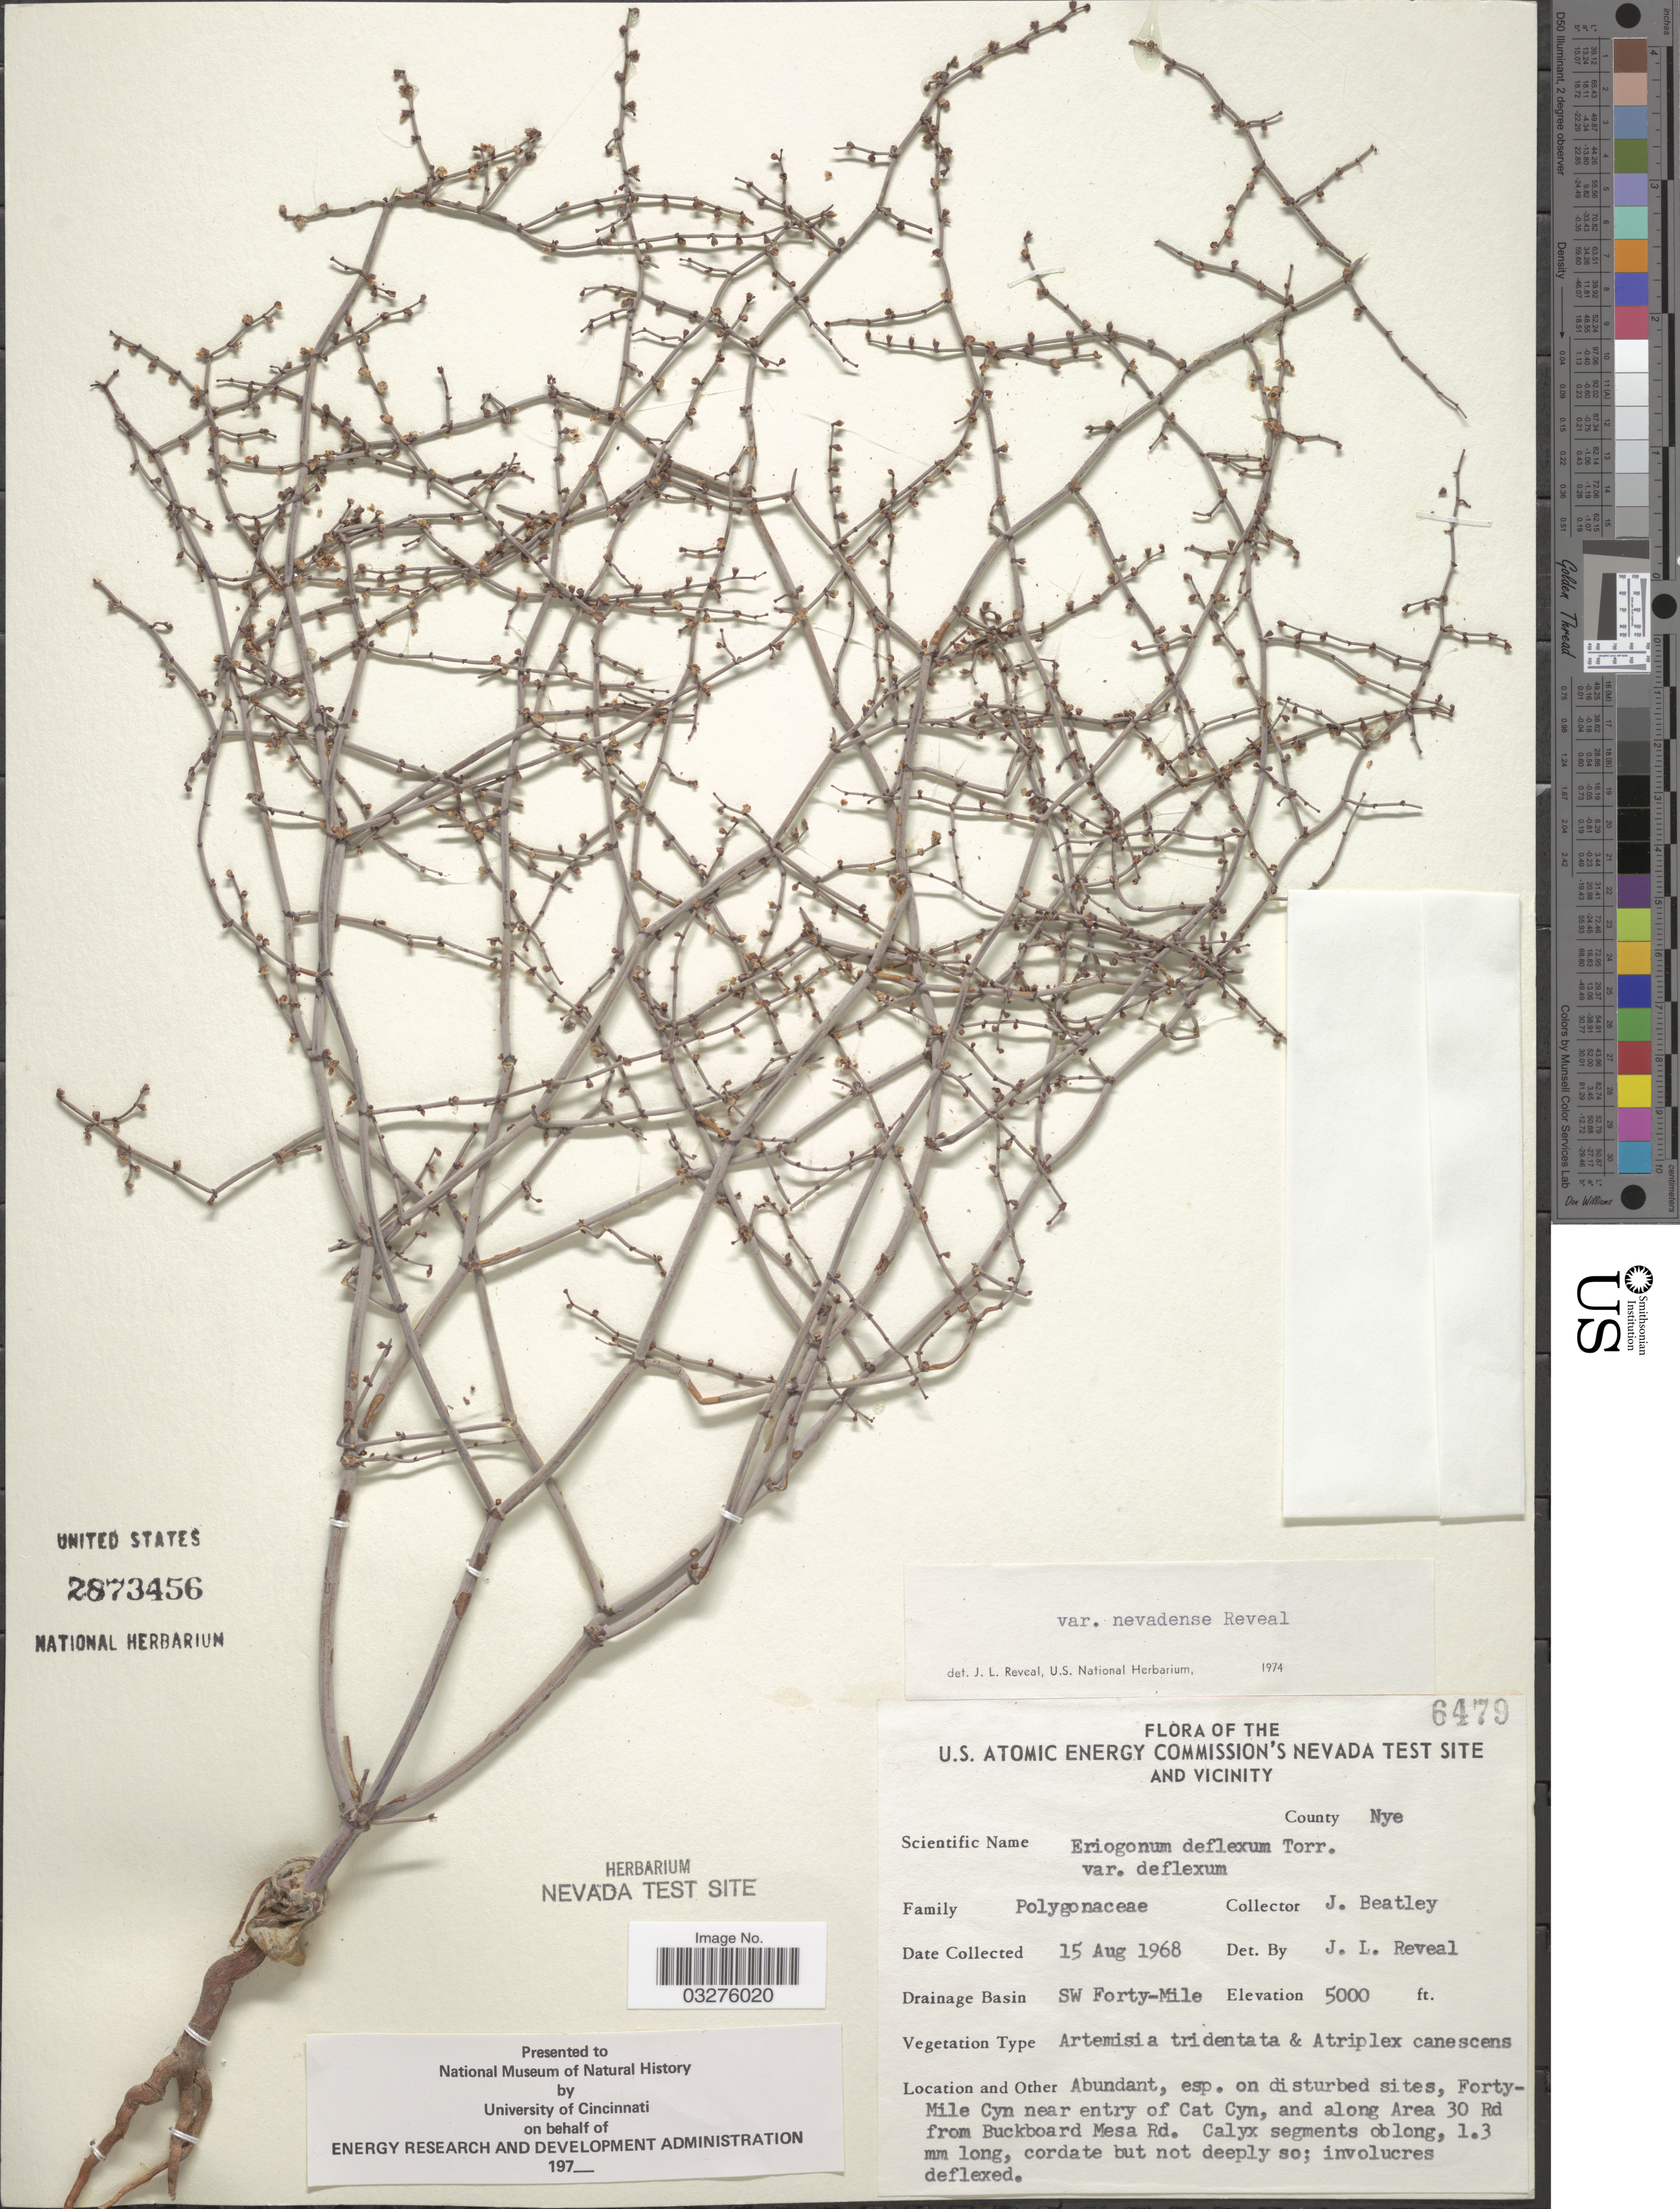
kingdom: Plantae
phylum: Tracheophyta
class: Magnoliopsida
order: Caryophyllales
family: Polygonaceae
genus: Eriogonum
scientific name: Eriogonum deflexum var. nevadense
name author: Reveal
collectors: J. C. Beatley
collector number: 6479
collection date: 1968-08-15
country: United States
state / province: Nevada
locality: The U.S. Atomic Energy Commission's Nevada Test Site and vicinity. County Nye. Drainage Basin SW Forty-Mile. Forty-Mile Cyn near entry of Cat Cyn, and along Area 30 Rd from Buckboard Mesa Rd.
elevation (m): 1524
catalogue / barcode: US 2873456